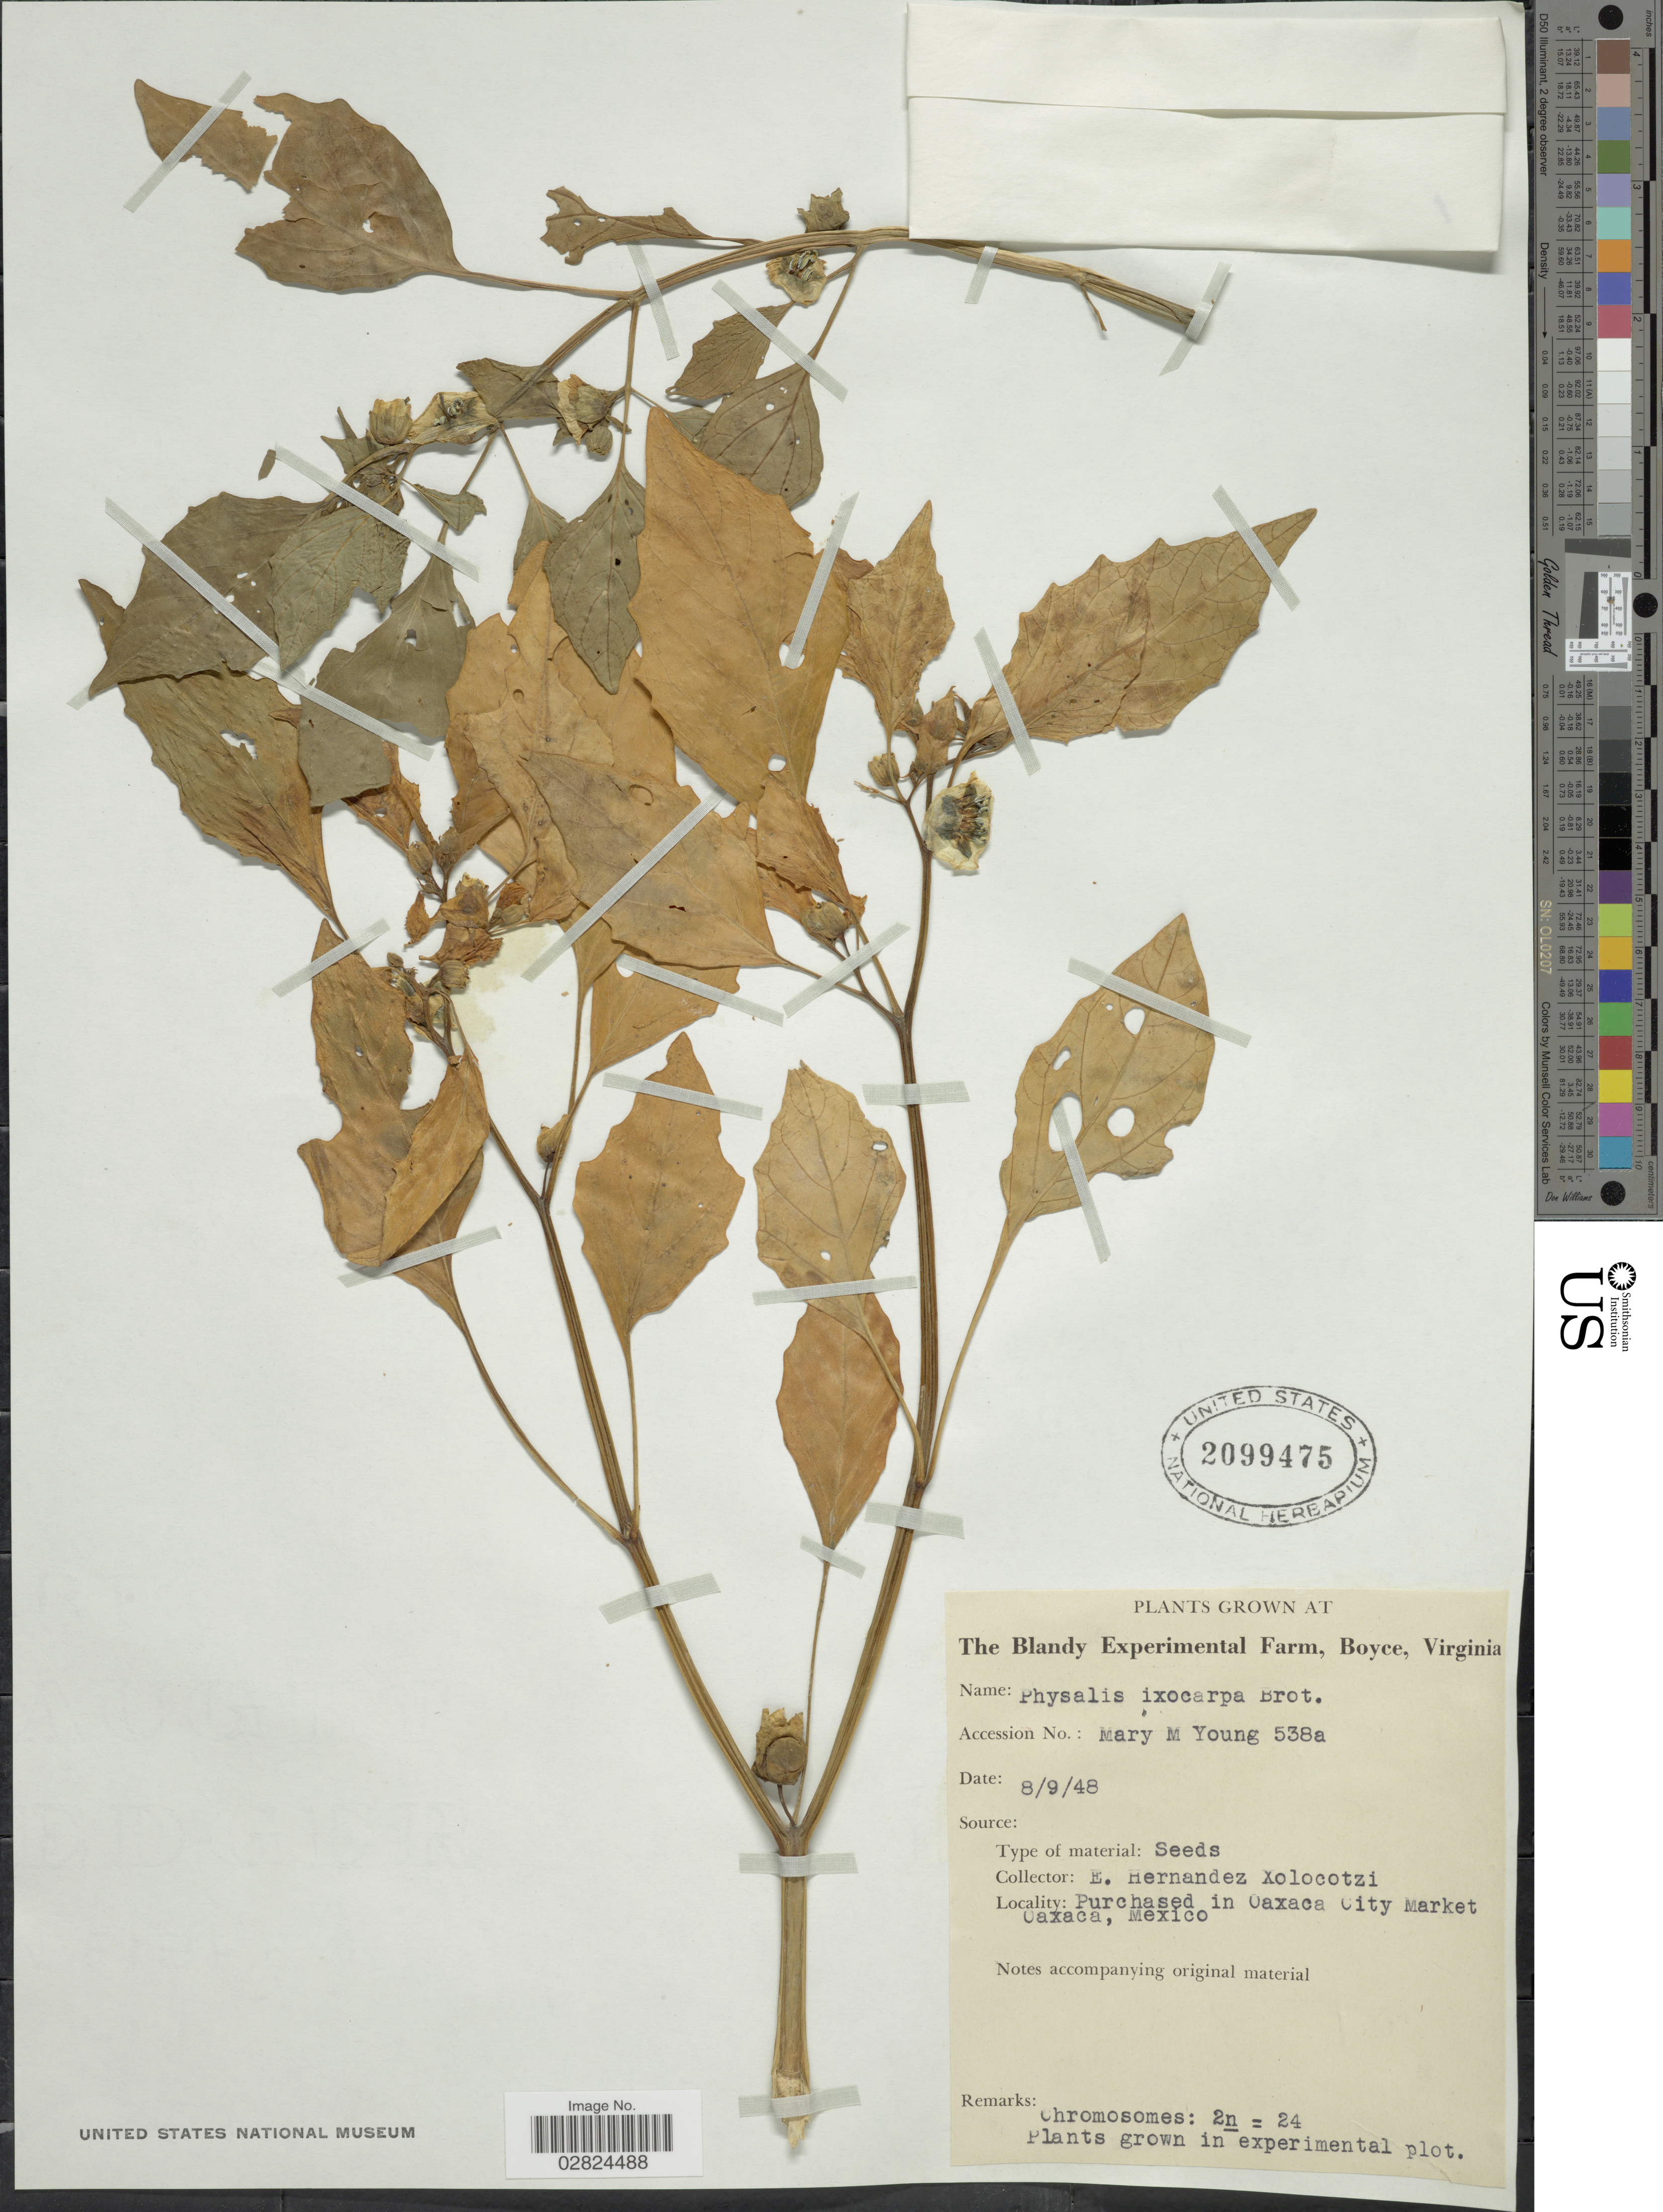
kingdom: Plantae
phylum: Tracheophyta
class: Magnoliopsida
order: Solanales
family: Solanaceae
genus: Physalis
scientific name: Physalis ixocarpa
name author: Brot. ex Hornem.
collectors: M. Young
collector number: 538a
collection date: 1948-08-09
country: United States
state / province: Virginia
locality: The Blandy Experimental Farm, Boyce.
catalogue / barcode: US 2099475